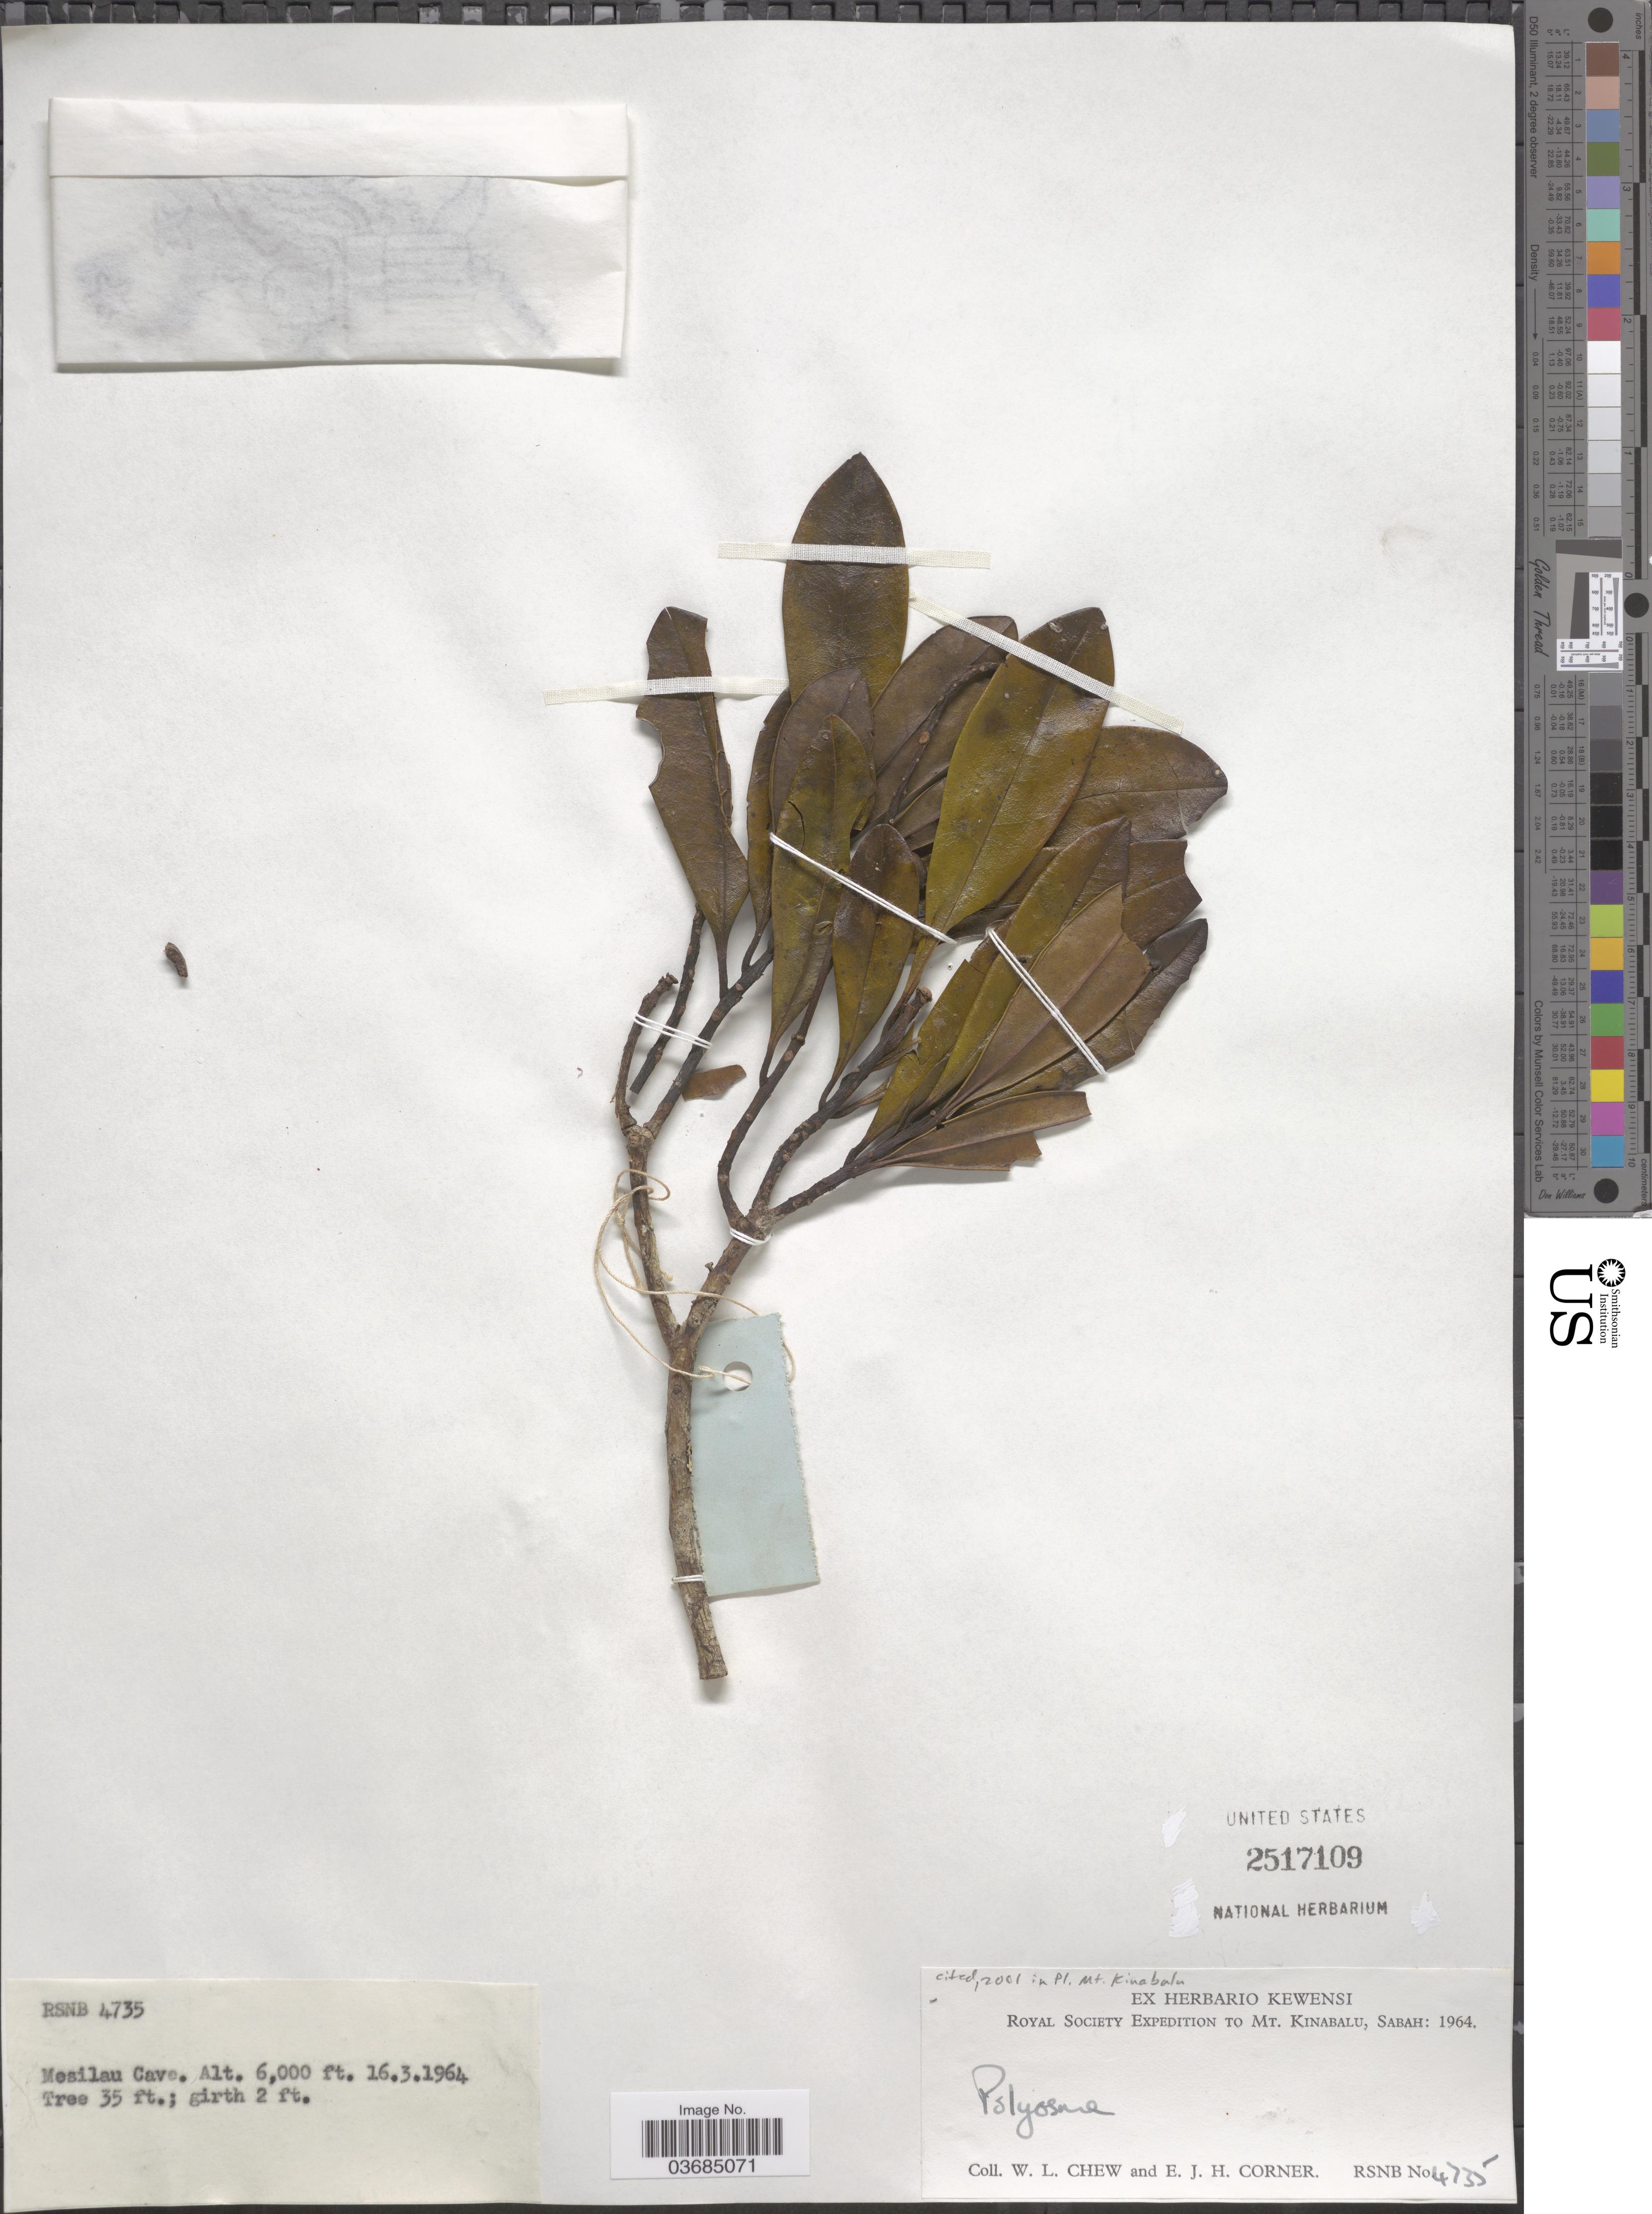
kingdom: Plantae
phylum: Tracheophyta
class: Magnoliopsida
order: Escalloniales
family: Escalloniaceae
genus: Polyosma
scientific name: Polyosma sp.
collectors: W. Chew & E. Corner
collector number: RSNB4735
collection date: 1964-03-16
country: Malaysia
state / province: Sabah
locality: Royal Society Expedition to Mt. Kinabalu, Sabah: 1964. Mesilau Cave.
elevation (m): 1829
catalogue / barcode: US 2517109